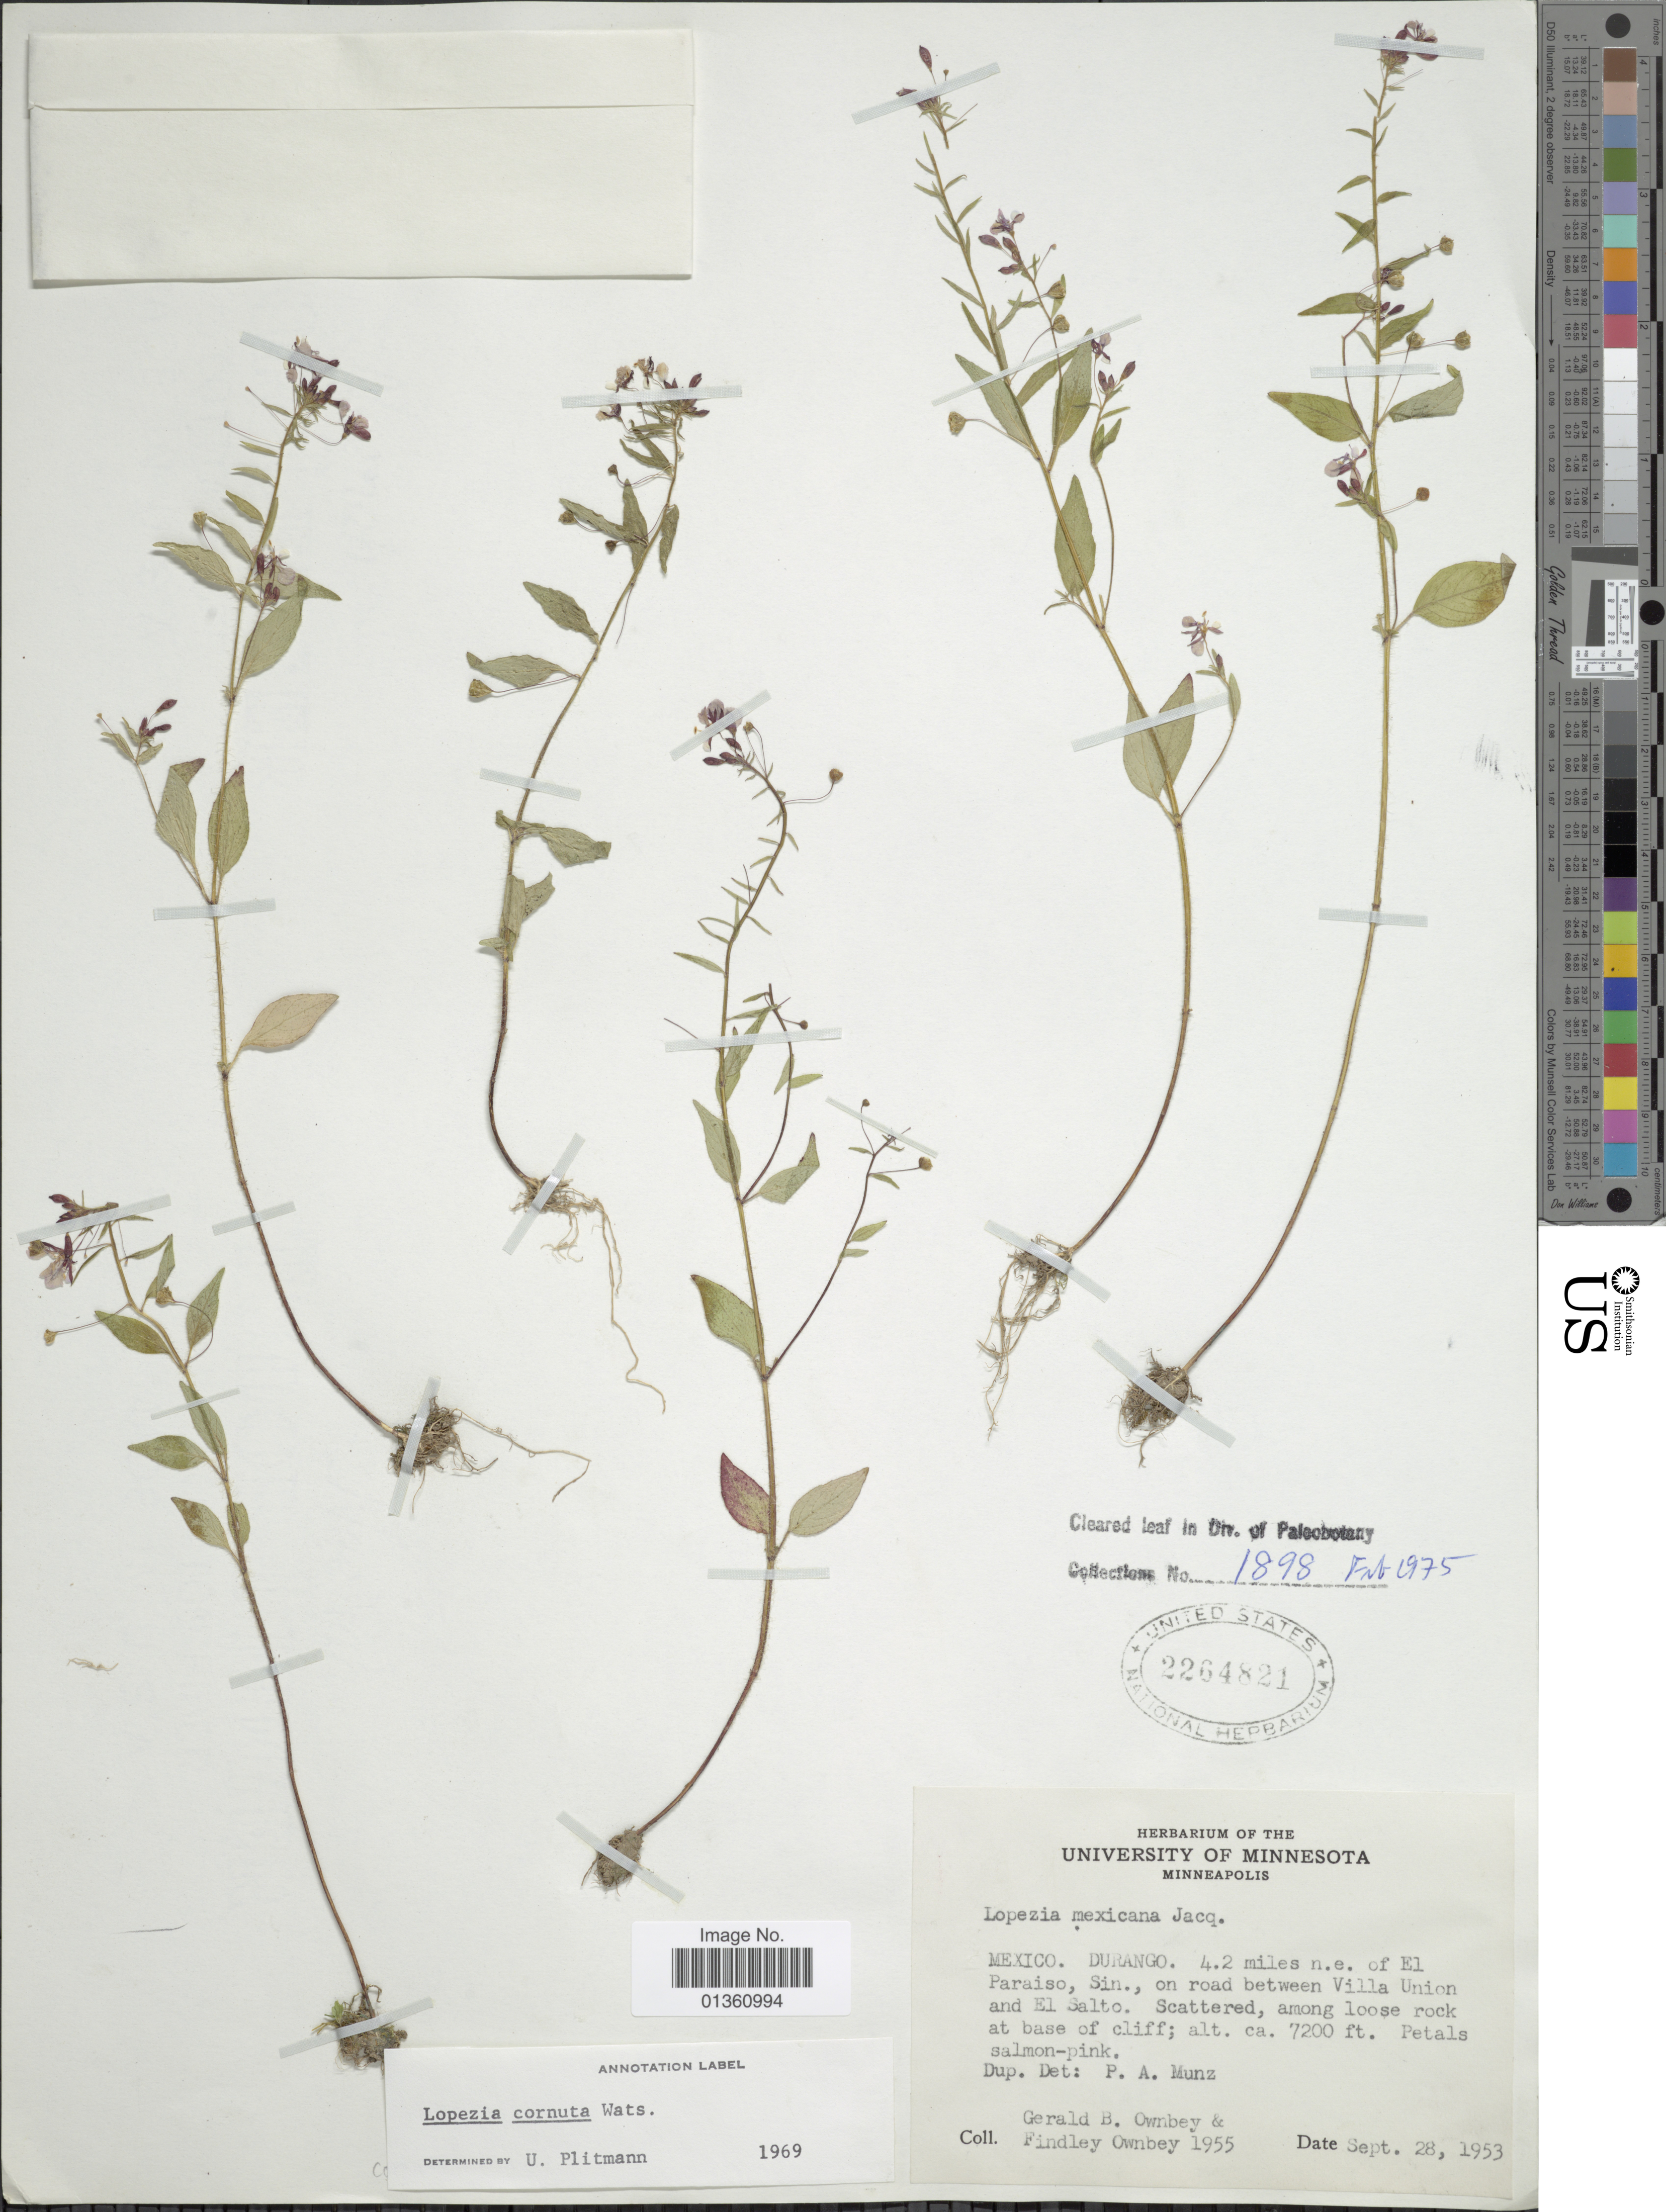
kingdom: Plantae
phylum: Tracheophyta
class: Magnoliopsida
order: Myrtales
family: Onagraceae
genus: Lopezia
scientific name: Lopezia cornuta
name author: S. Watson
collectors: G. B. Ownbey & F. Ownbey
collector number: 1955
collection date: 1953-09-28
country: Mexico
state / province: Durango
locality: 4.2 miles n.e. of El Paraiso, Sin., on road between Villa Union and El Salto.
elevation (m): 2195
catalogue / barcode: US 2264821